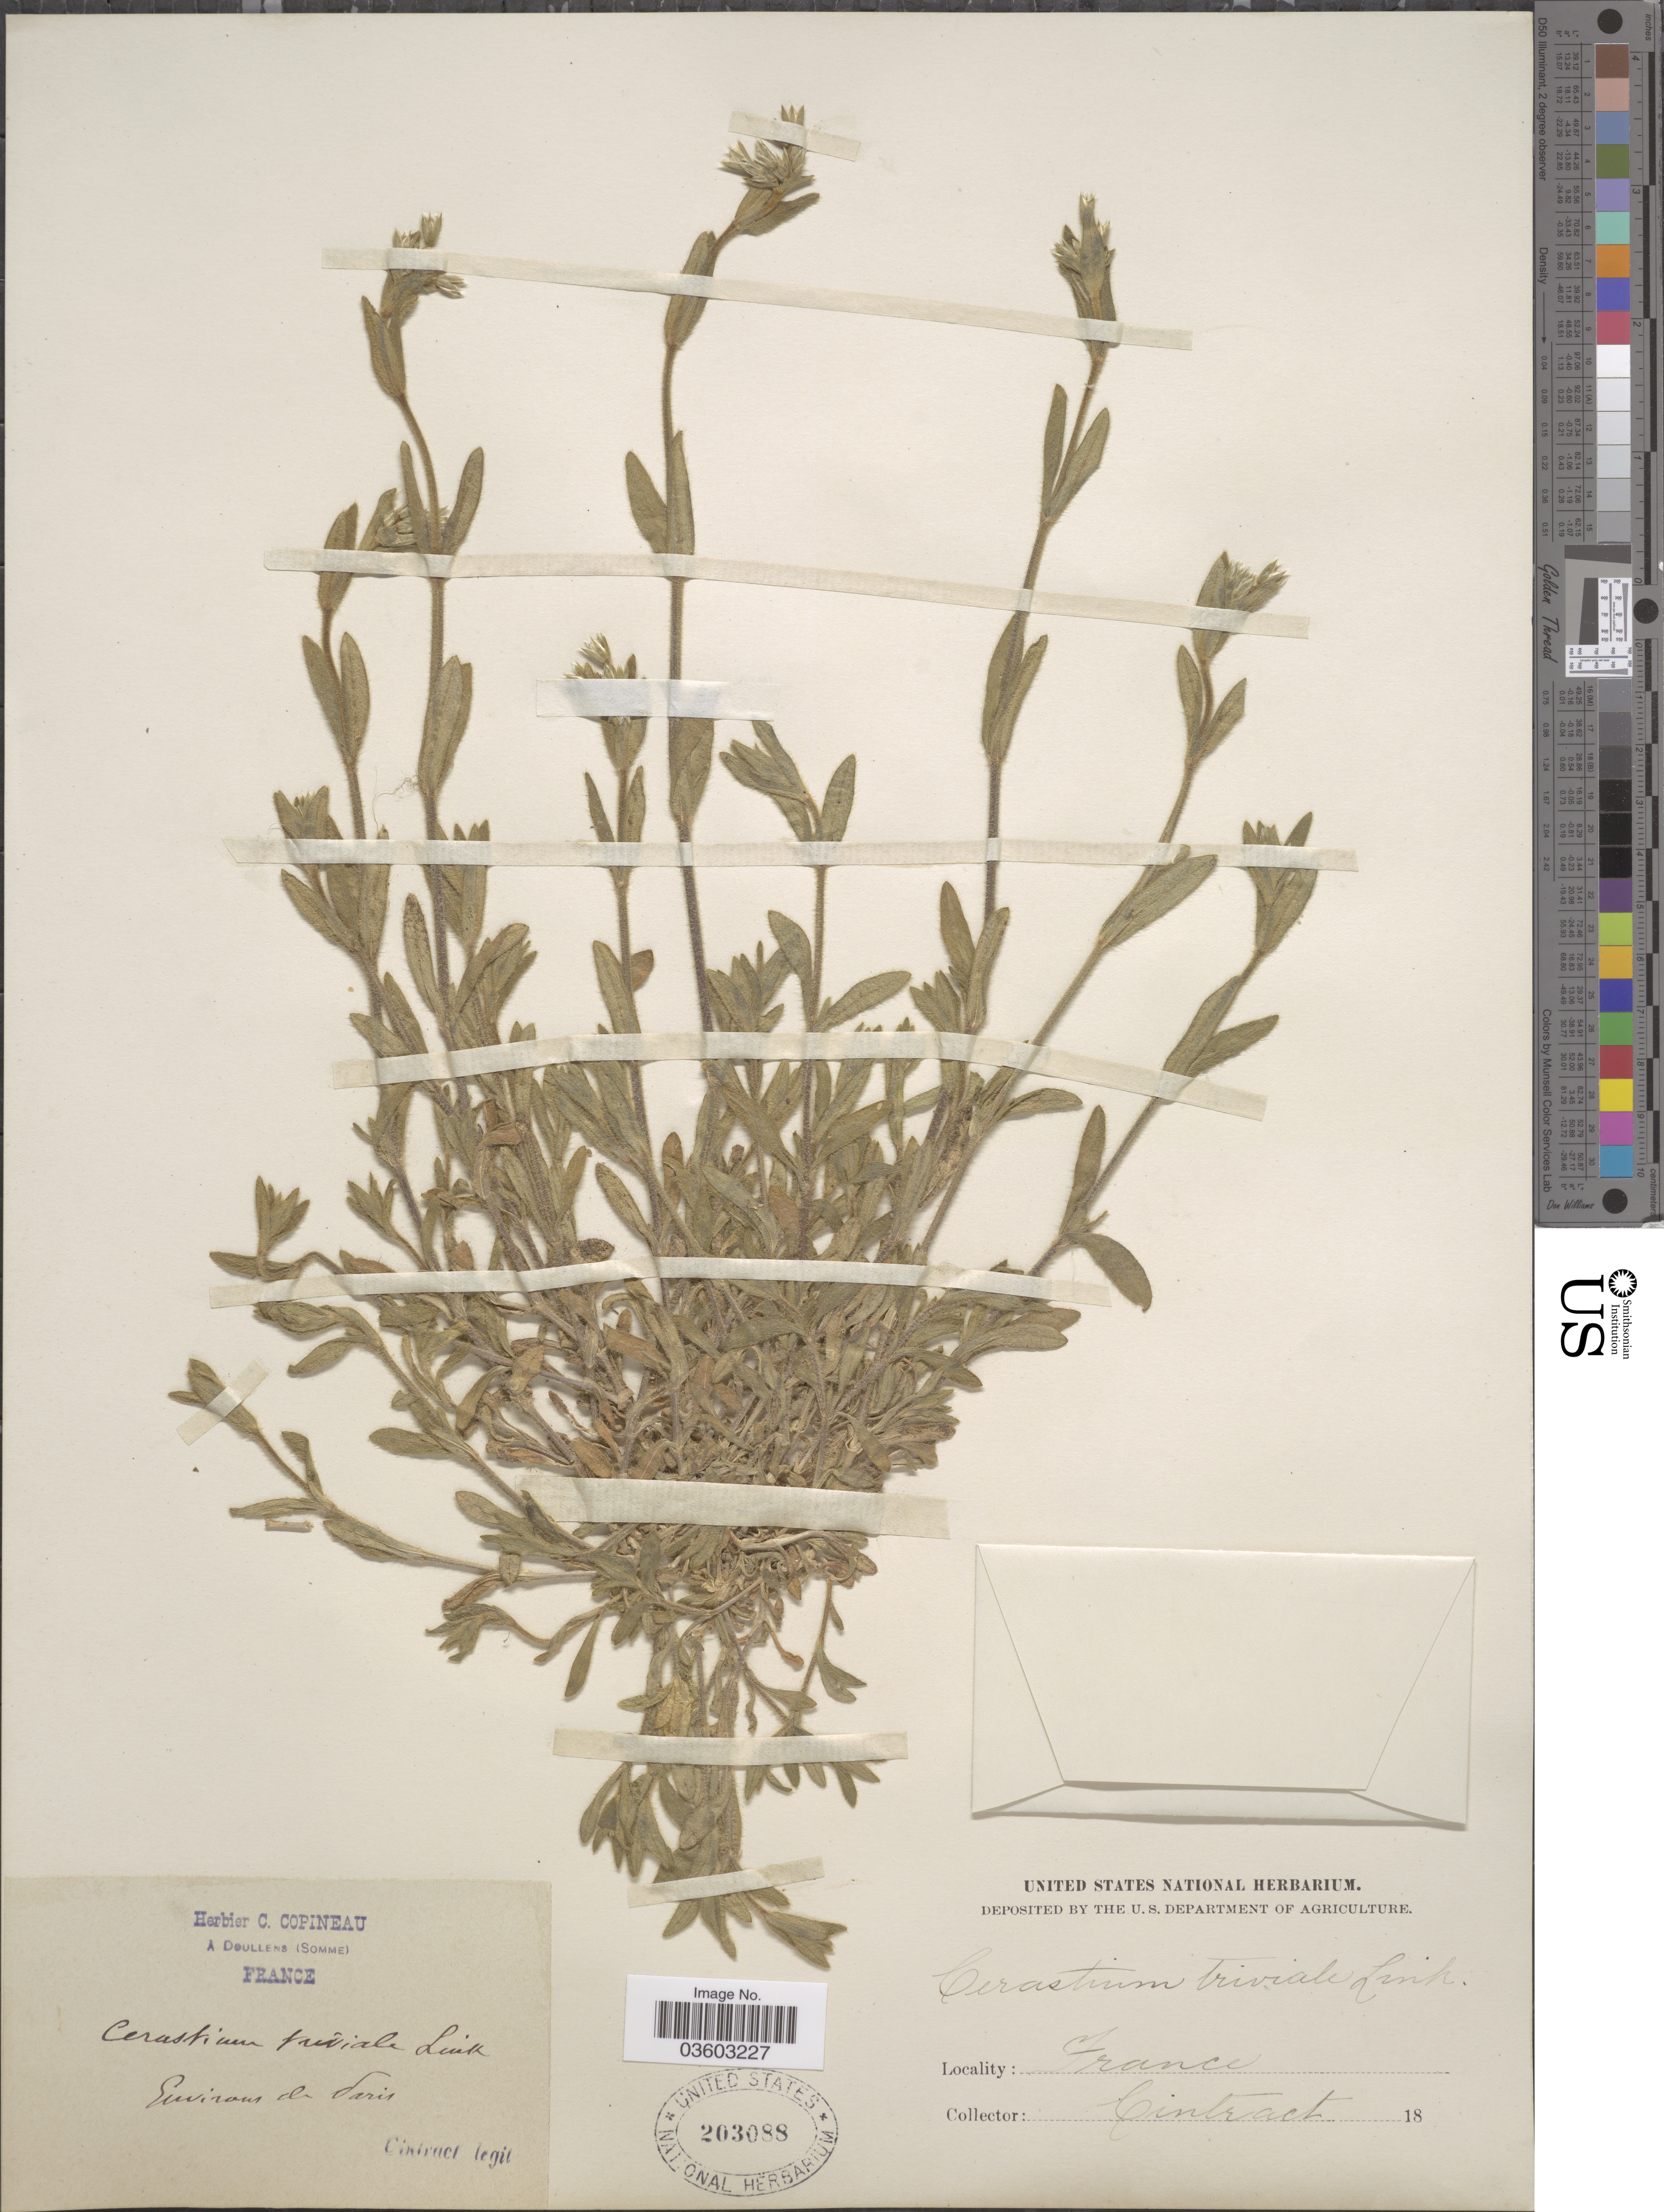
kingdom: Plantae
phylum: Tracheophyta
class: Magnoliopsida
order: Caryophyllales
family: Caryophyllaceae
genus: Cerastium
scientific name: Cerastium triviale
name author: Link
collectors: Cintract, --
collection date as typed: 18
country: France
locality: Environs de Paris.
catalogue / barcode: US 203088